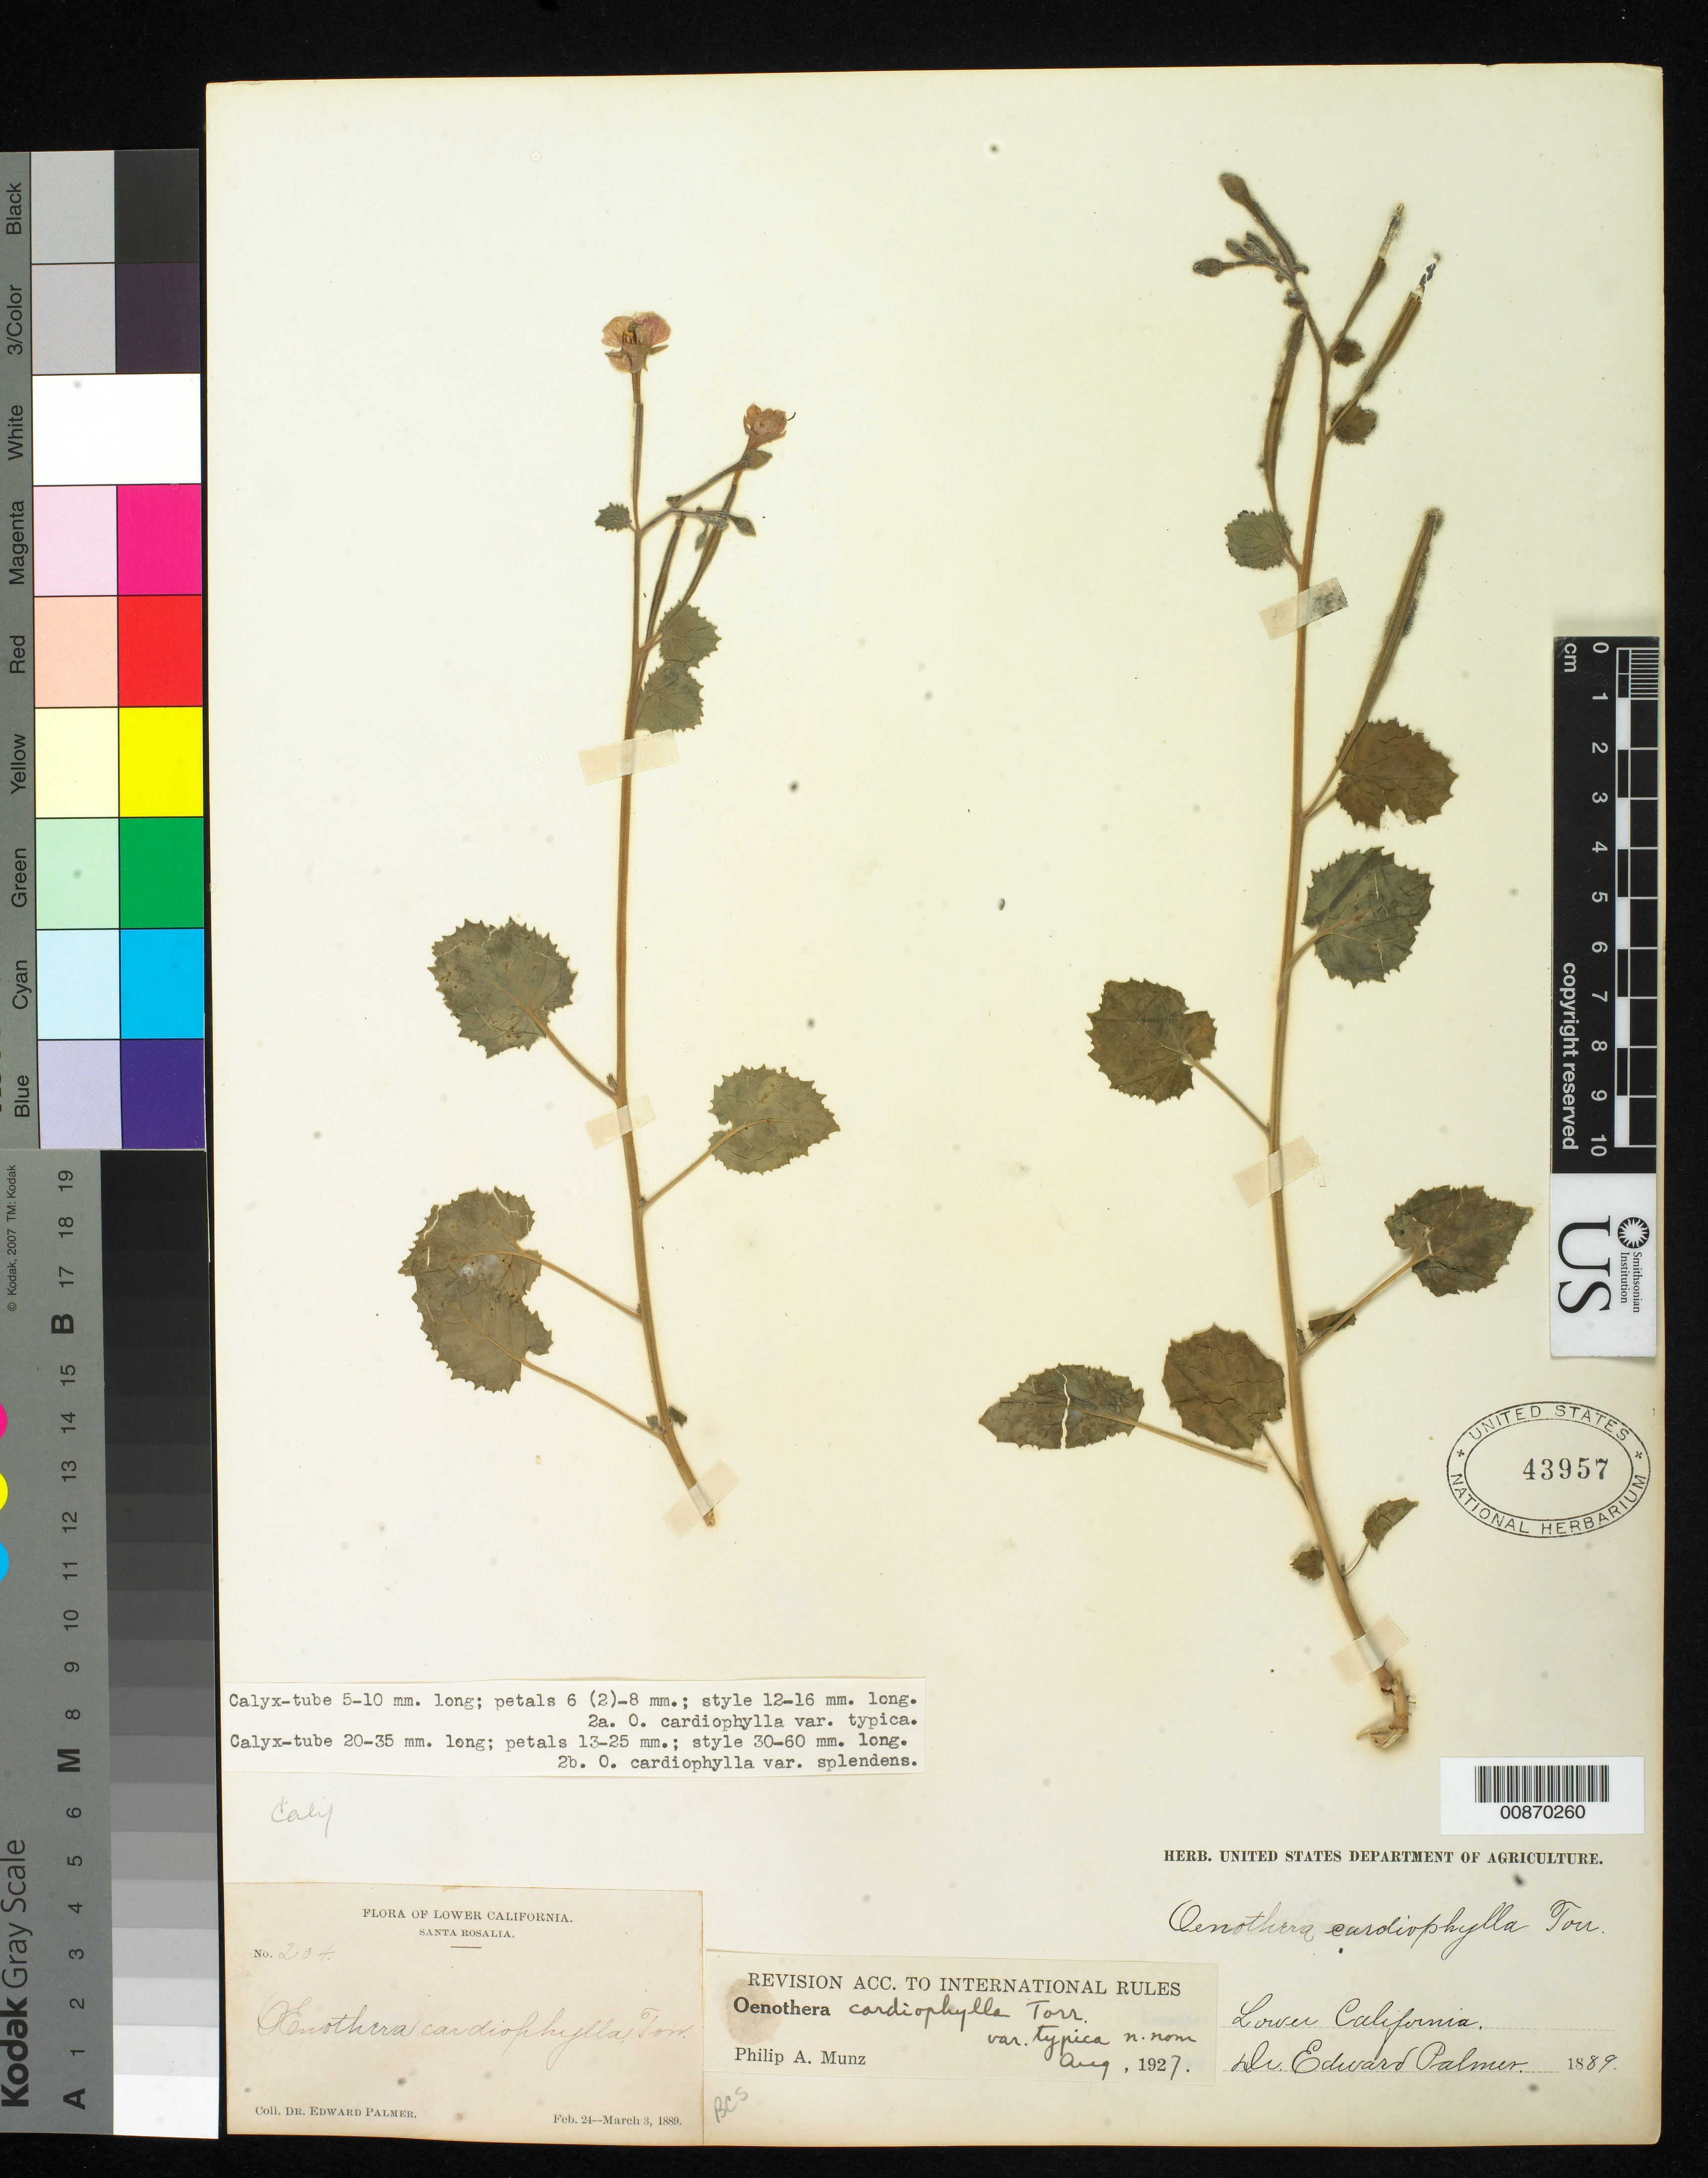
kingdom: Plantae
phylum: Tracheophyta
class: Magnoliopsida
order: Myrtales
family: Onagraceae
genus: Chylismia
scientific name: Chylismia cardiophylla subsp. cardiophylla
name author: (Torr.) Small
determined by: Wagner, W. L., (BOT), Smithsonian Institution - National Museum of Natural History (UNITED STATES)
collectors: E. Palmer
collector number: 204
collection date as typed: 24 Feb 1889 to 03 Mar 1889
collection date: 1889-02-24/1889-03-03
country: Mexico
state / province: Baja California Sur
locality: Santa Rosalia, Baja California Sur.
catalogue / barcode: US 43957